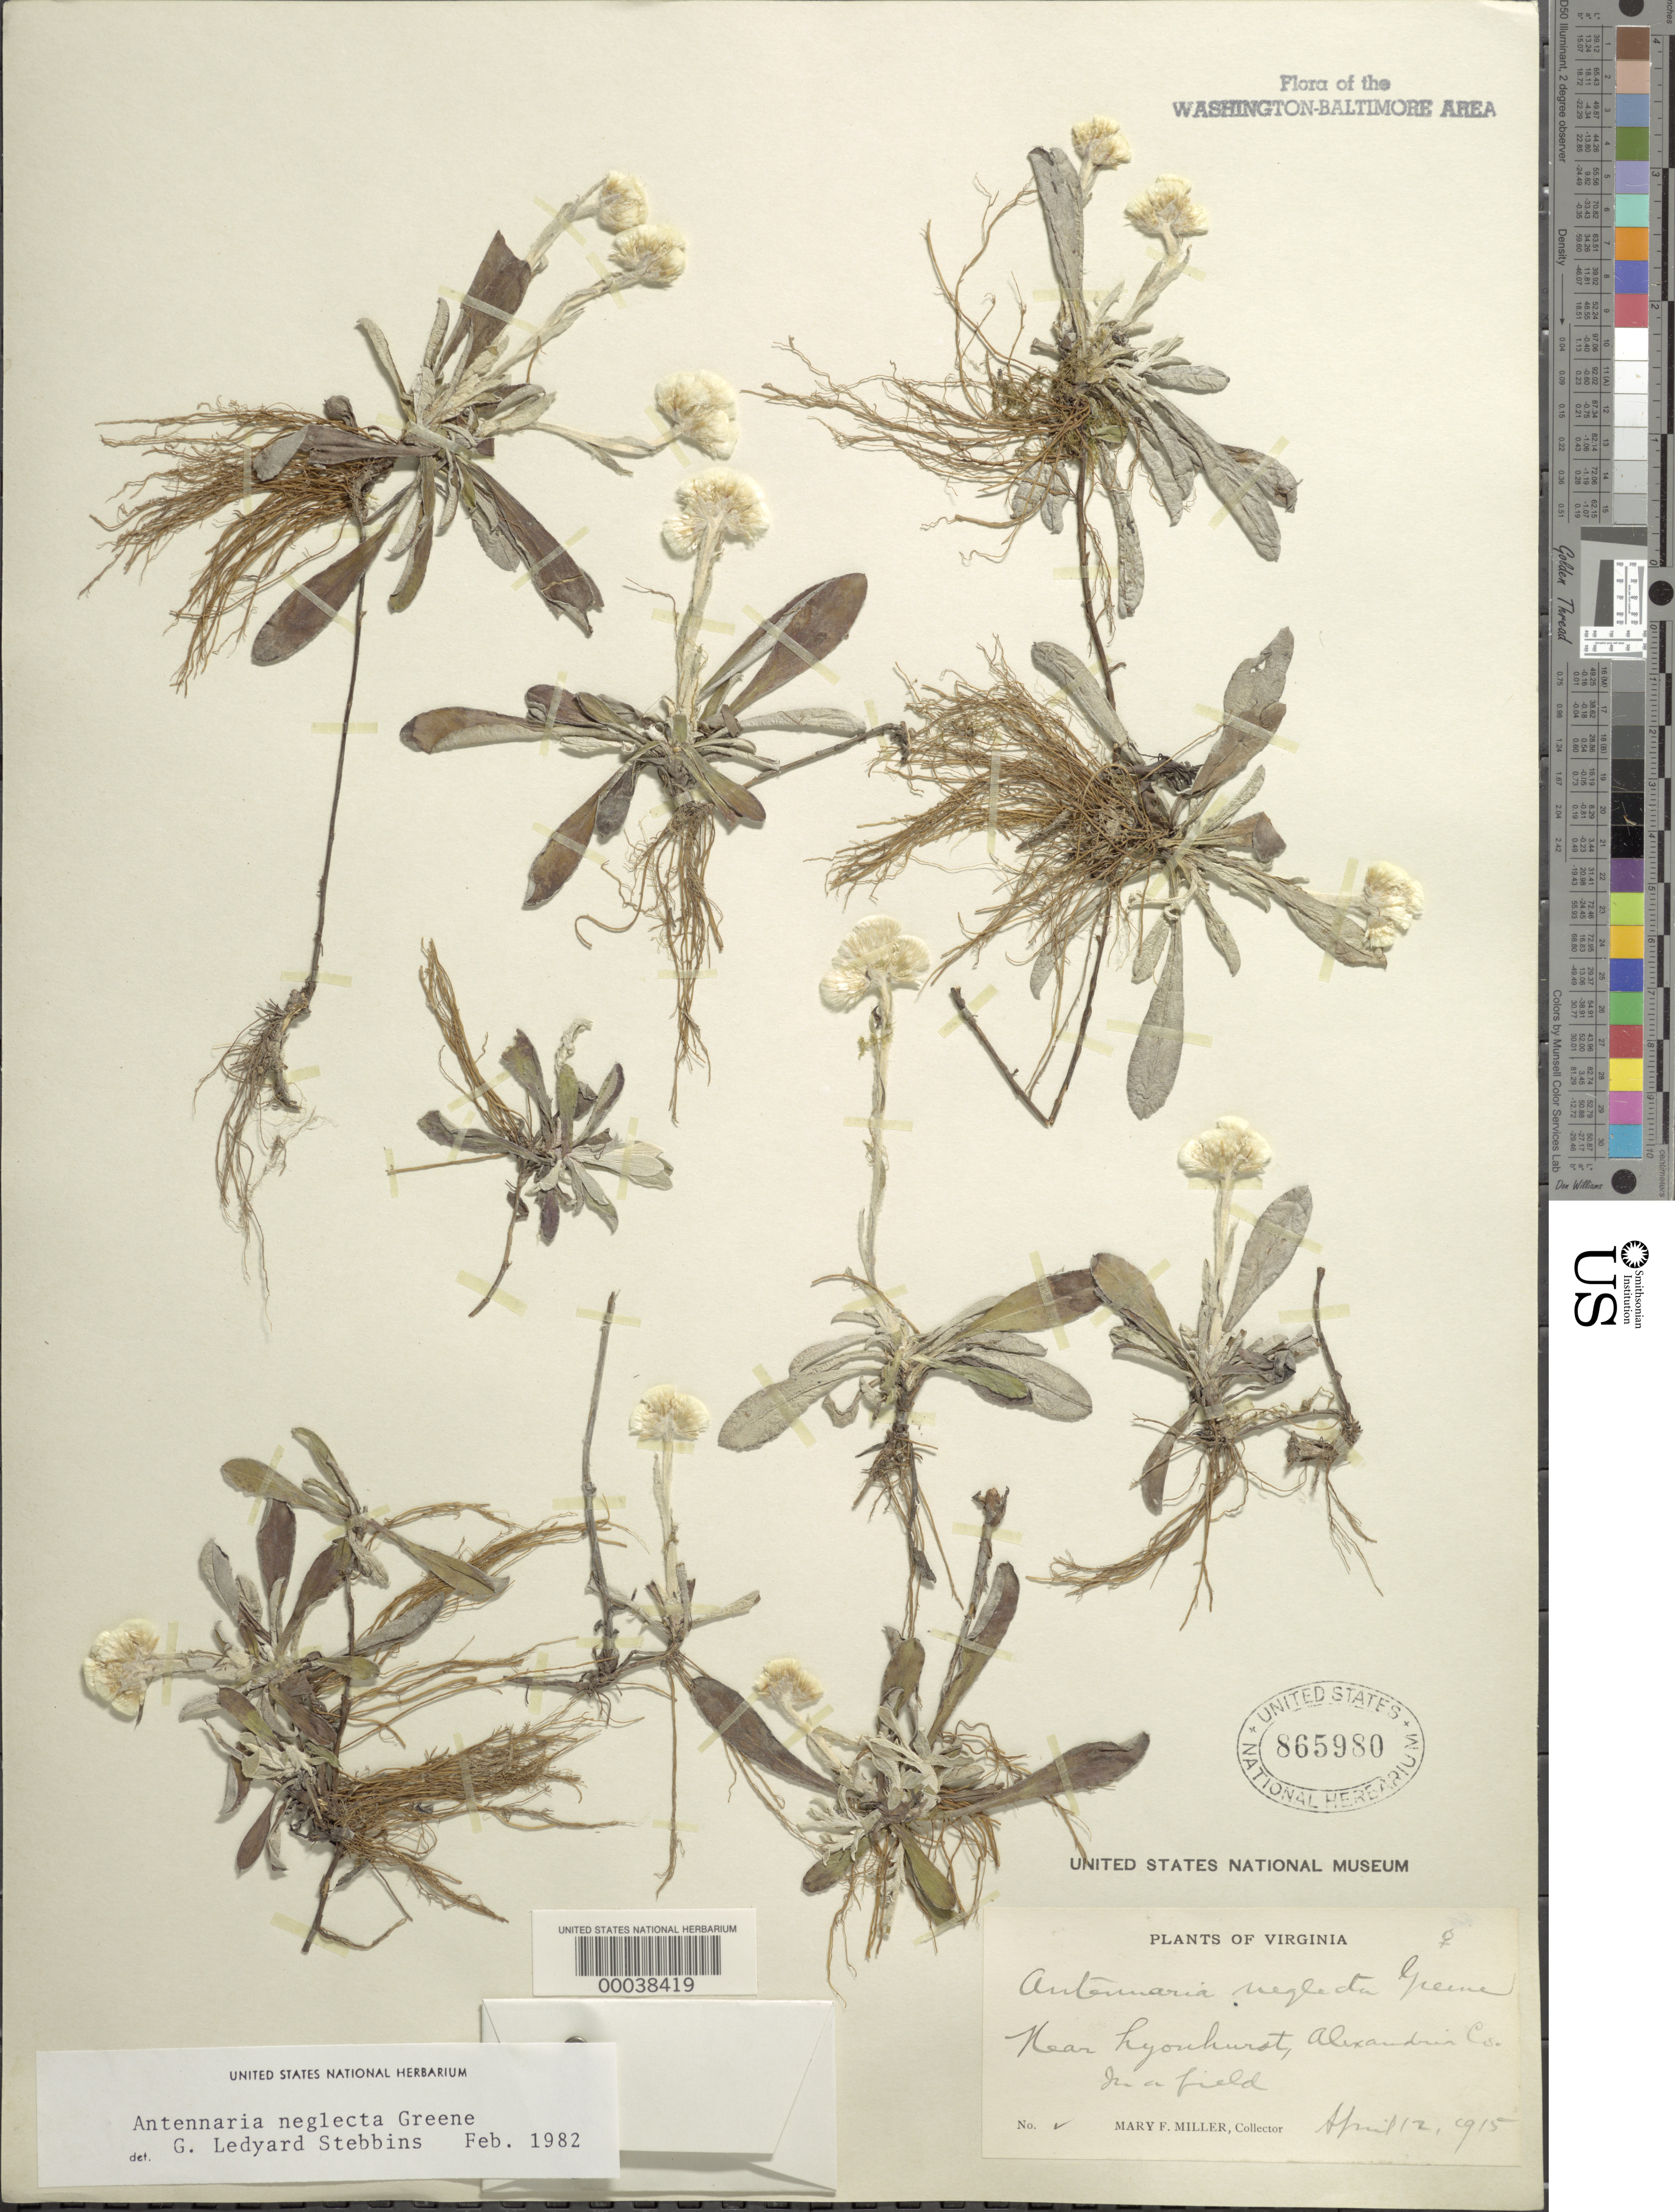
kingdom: Plantae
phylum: Tracheophyta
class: Magnoliopsida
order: Asterales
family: Asteraceae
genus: Antennaria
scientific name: Antennaria neglecta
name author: Greene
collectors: M. F. Miller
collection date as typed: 12 Apr 1915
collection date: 1915-04-12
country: United States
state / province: Virginia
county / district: Arlington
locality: Near Lyonhurst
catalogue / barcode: US 865980